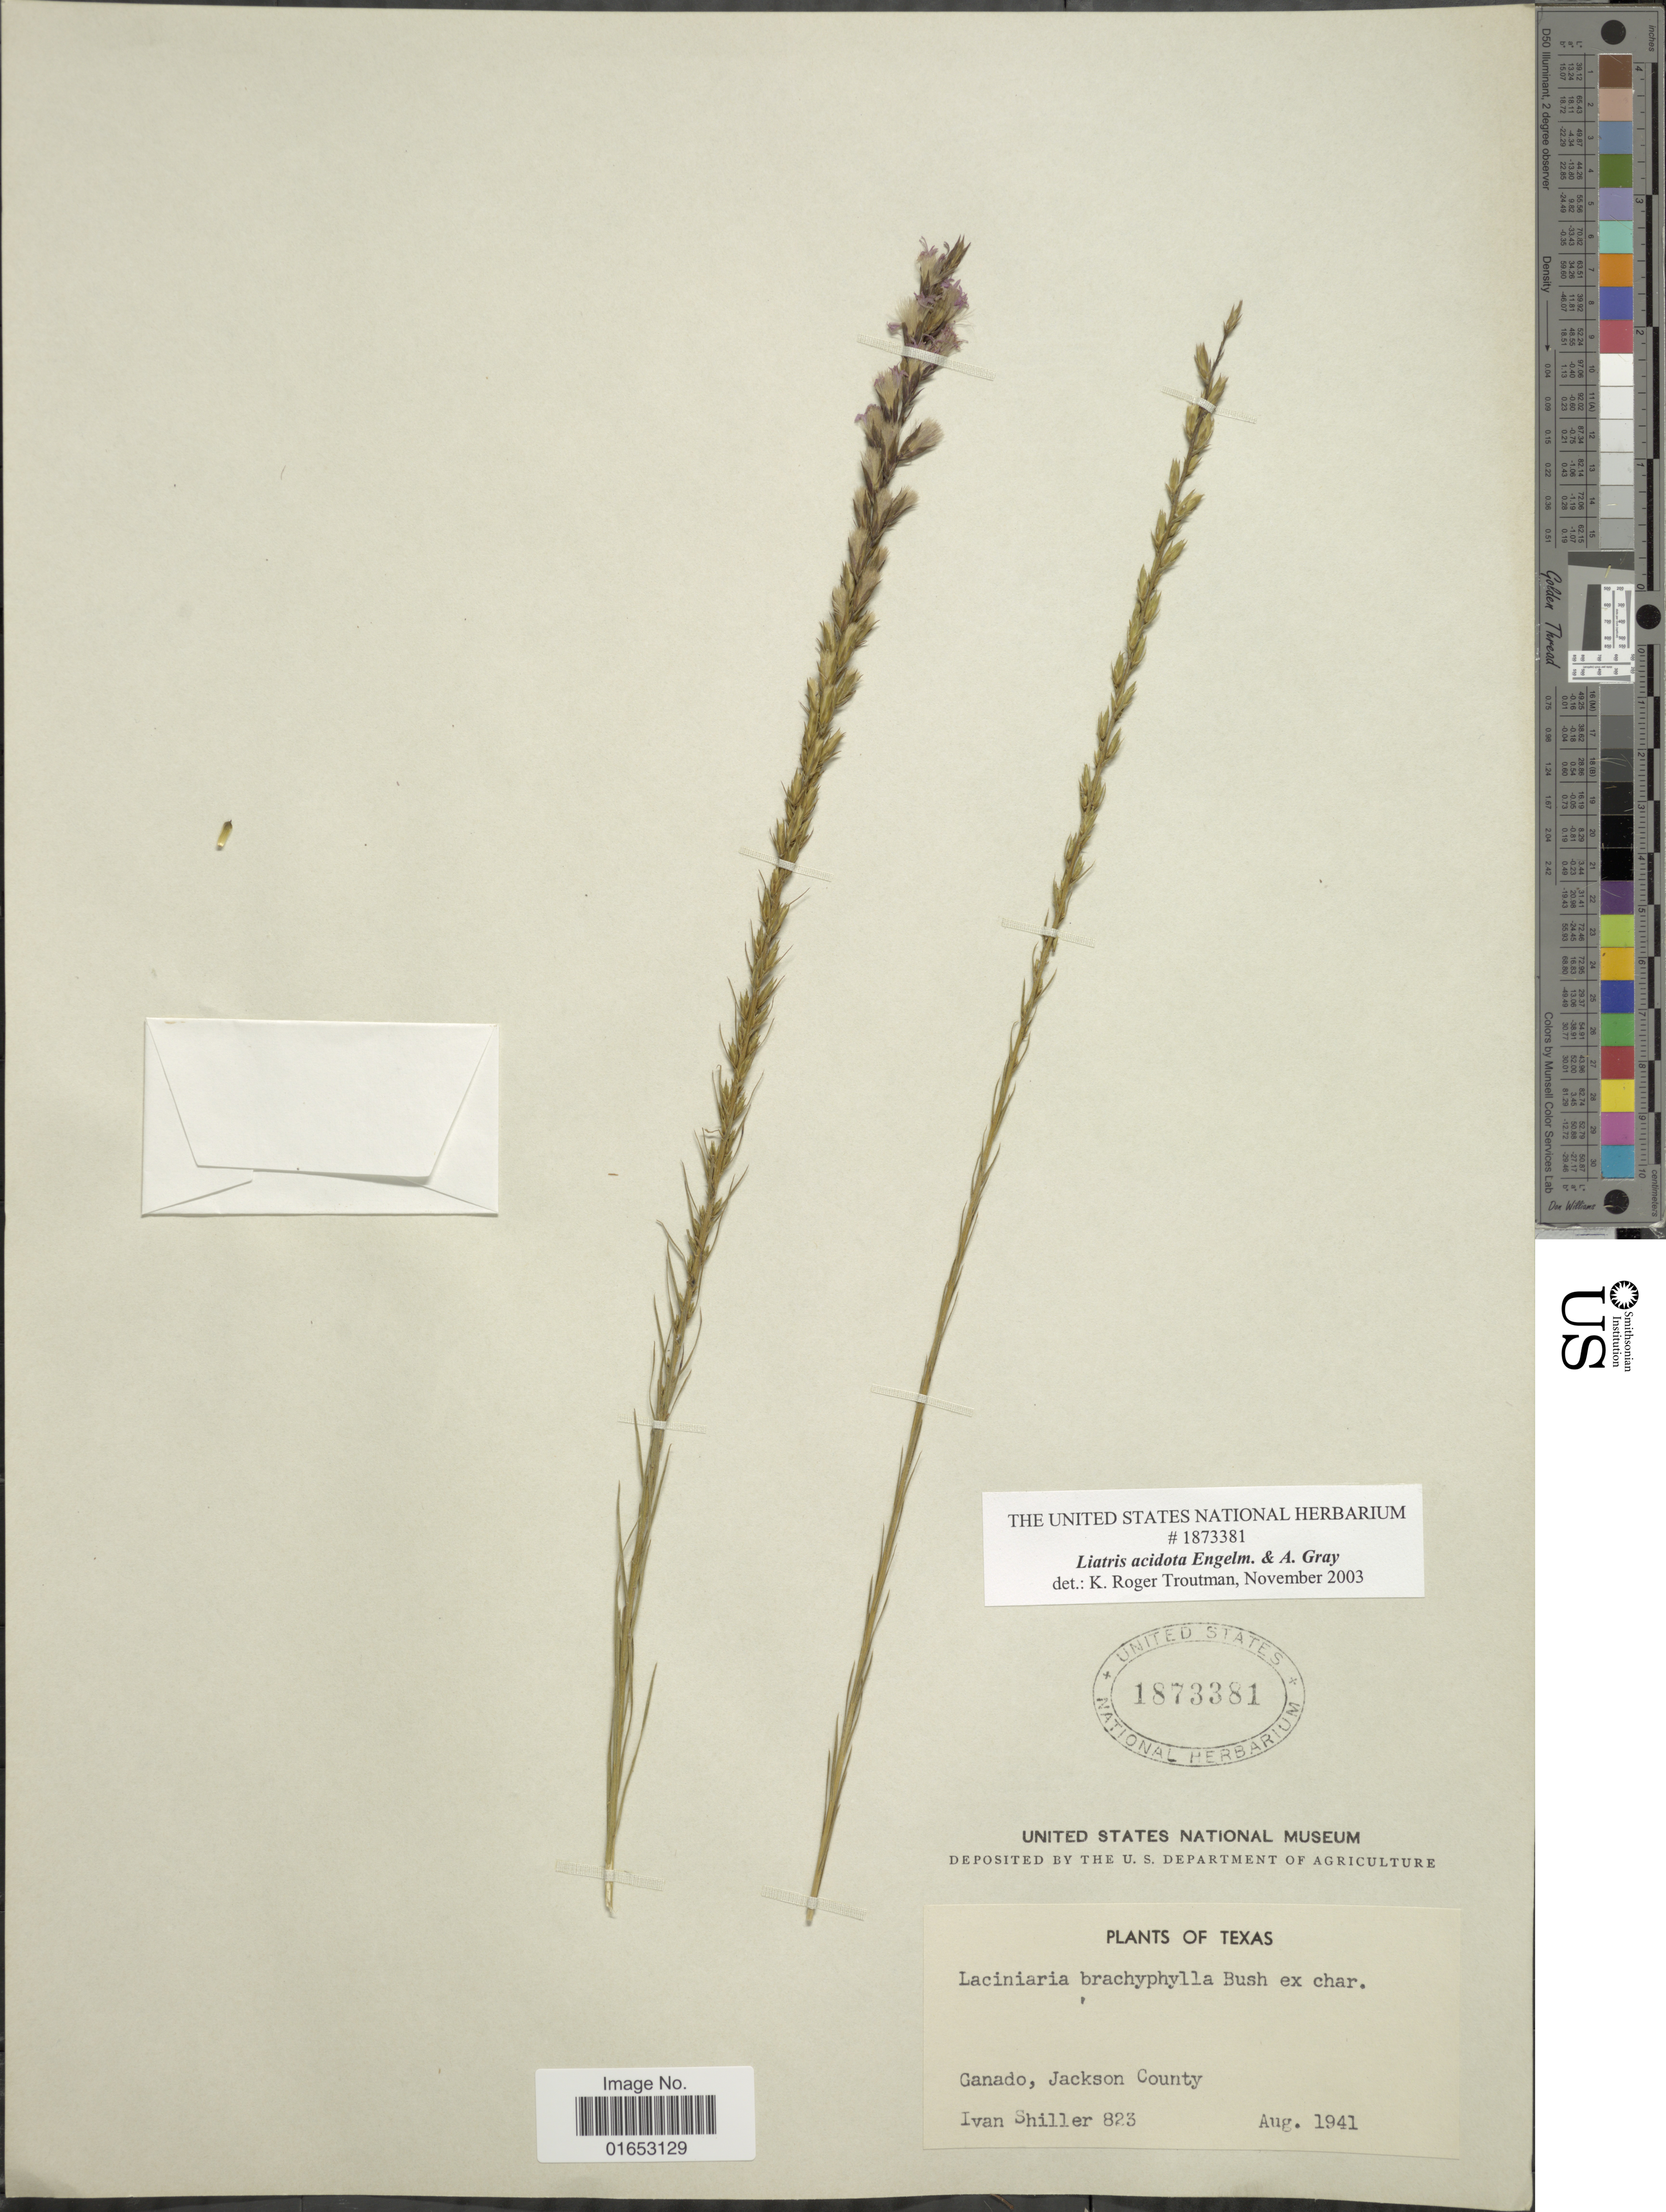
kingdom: Plantae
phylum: Tracheophyta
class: Magnoliopsida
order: Asterales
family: Asteraceae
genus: Liatris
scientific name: Liatris acidota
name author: Engelm. & A. Gray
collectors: I. Shiller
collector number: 823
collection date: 1941-08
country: United States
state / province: Texas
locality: Ganado, Jackson County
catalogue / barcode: US 1873381